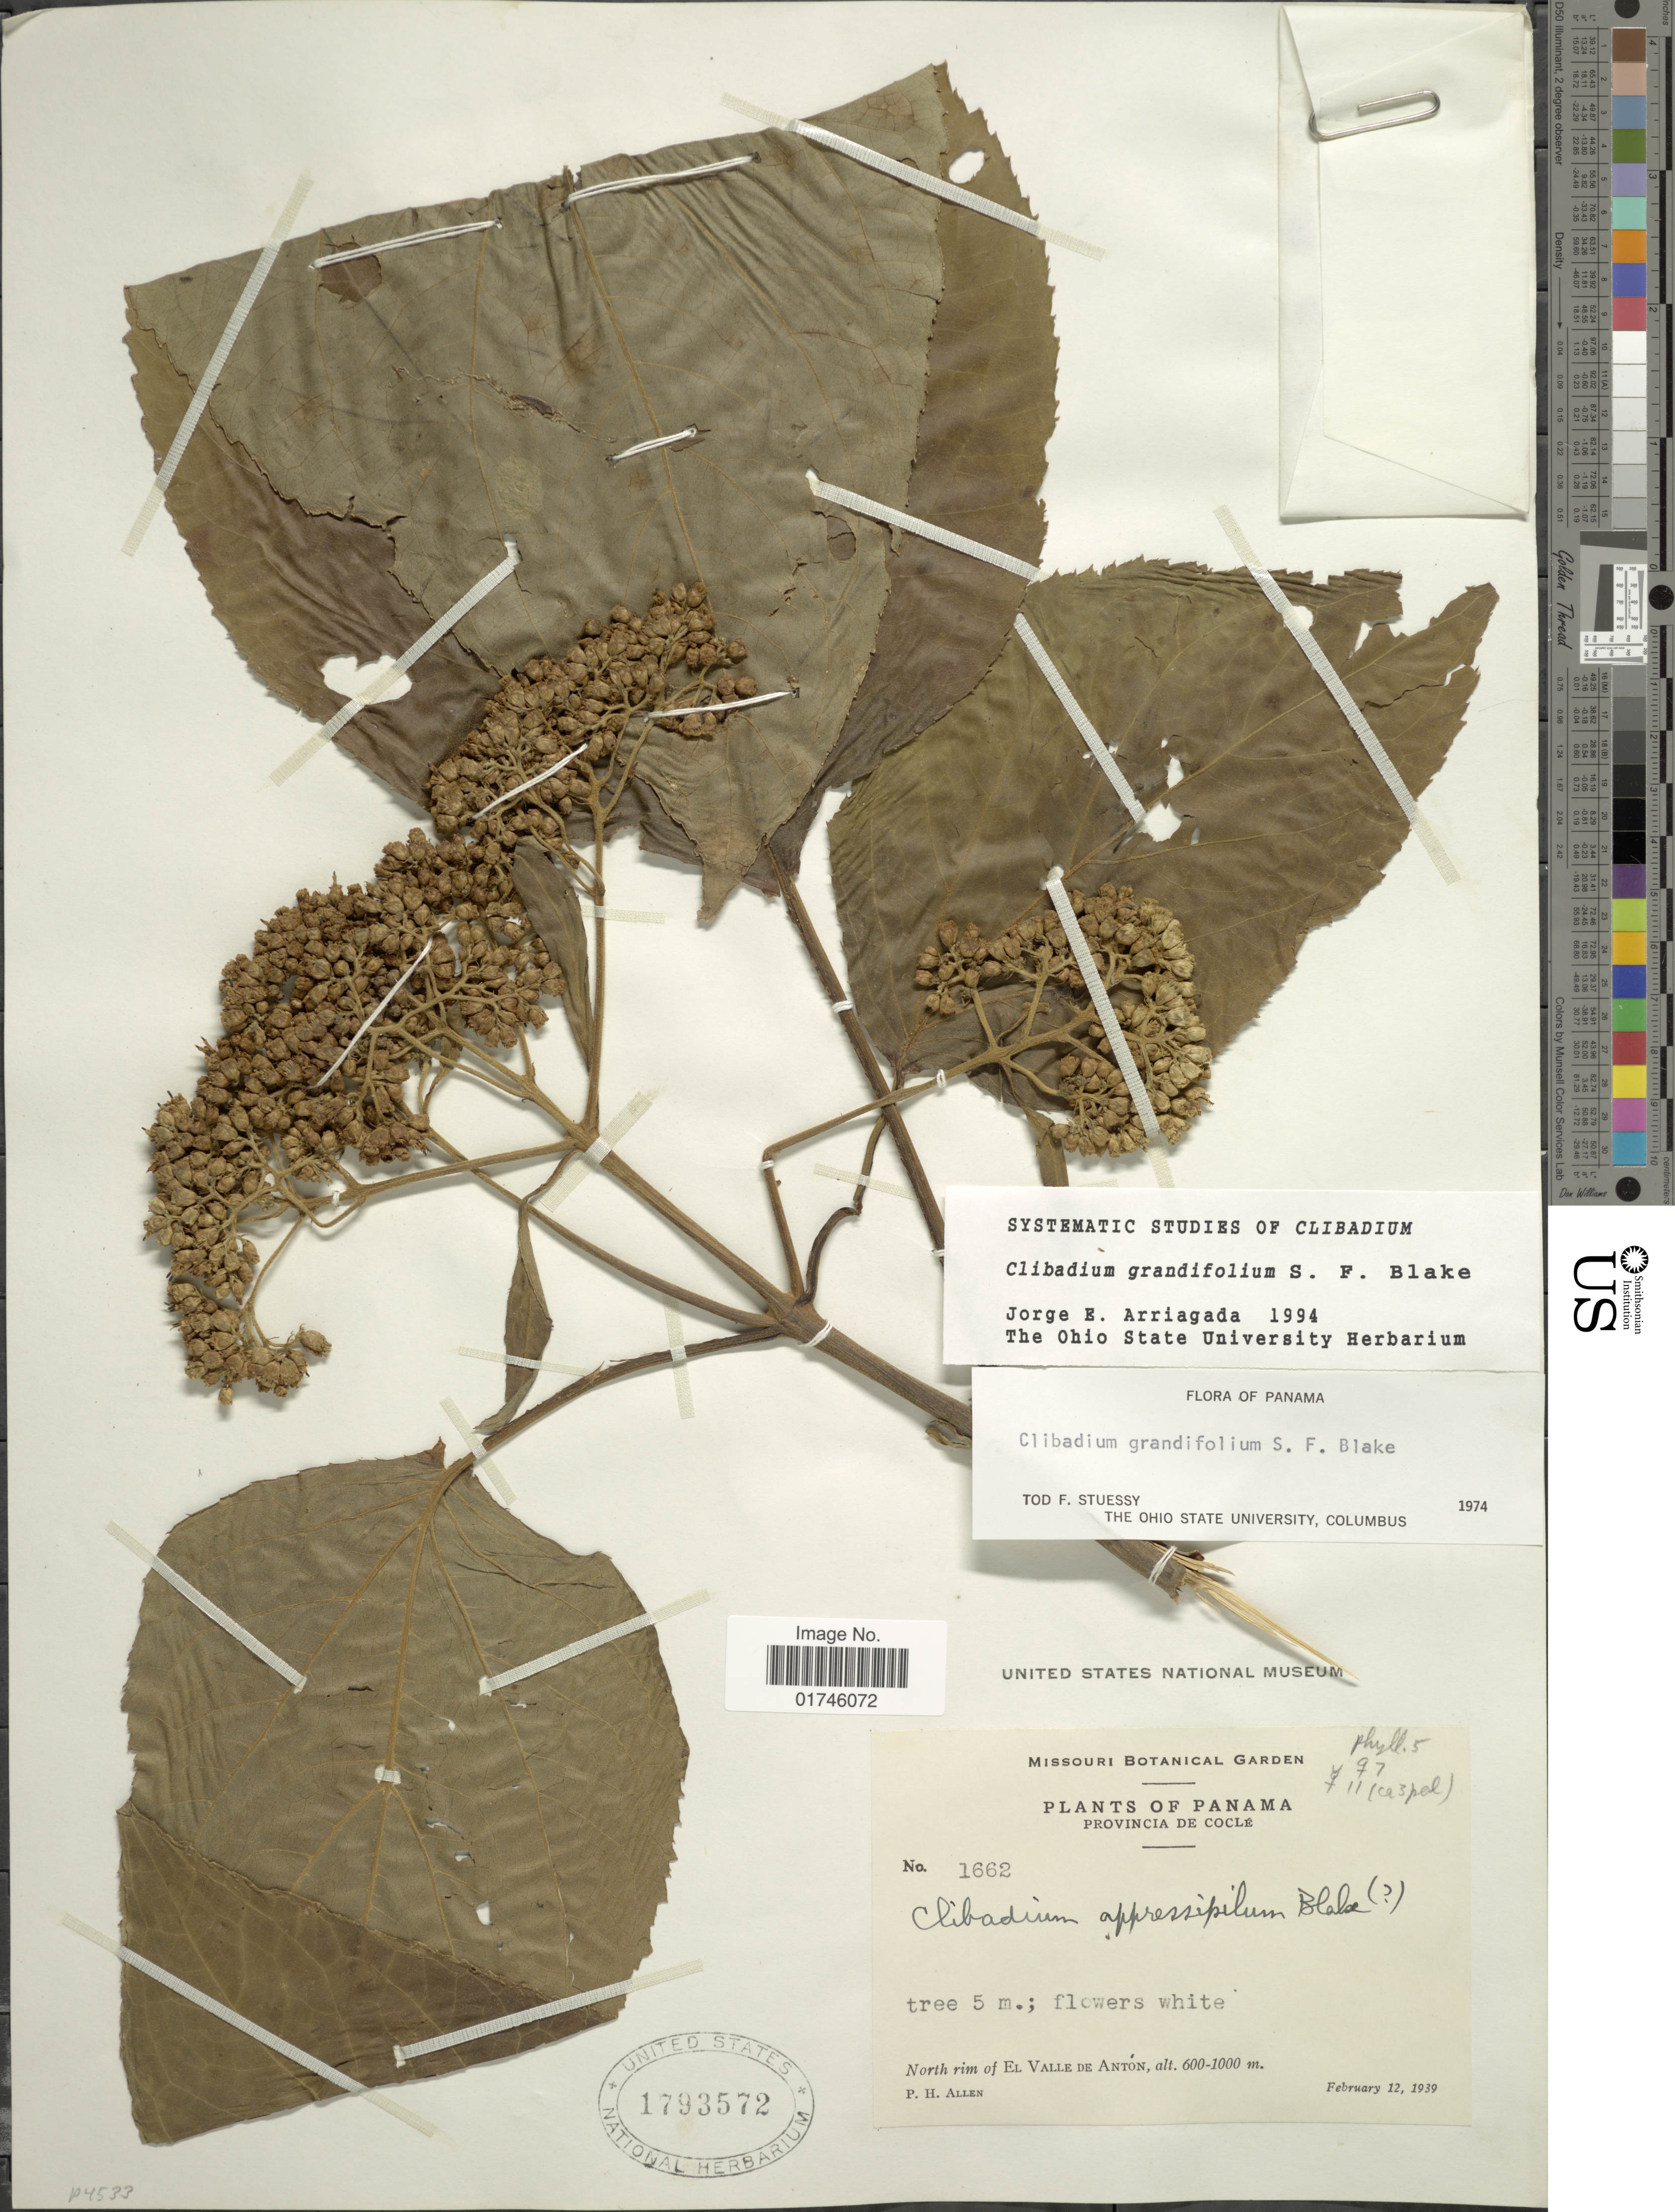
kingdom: Plantae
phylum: Tracheophyta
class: Magnoliopsida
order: Asterales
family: Asteraceae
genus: Clibadium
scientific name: Clibadium grandifolium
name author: S.F. Blake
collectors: P. H. Allen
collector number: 1662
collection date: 1939-02-12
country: Panama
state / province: Coclé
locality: Provincia de Cocle, North rim of El Valle de Anton.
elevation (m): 600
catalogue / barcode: US 1793572